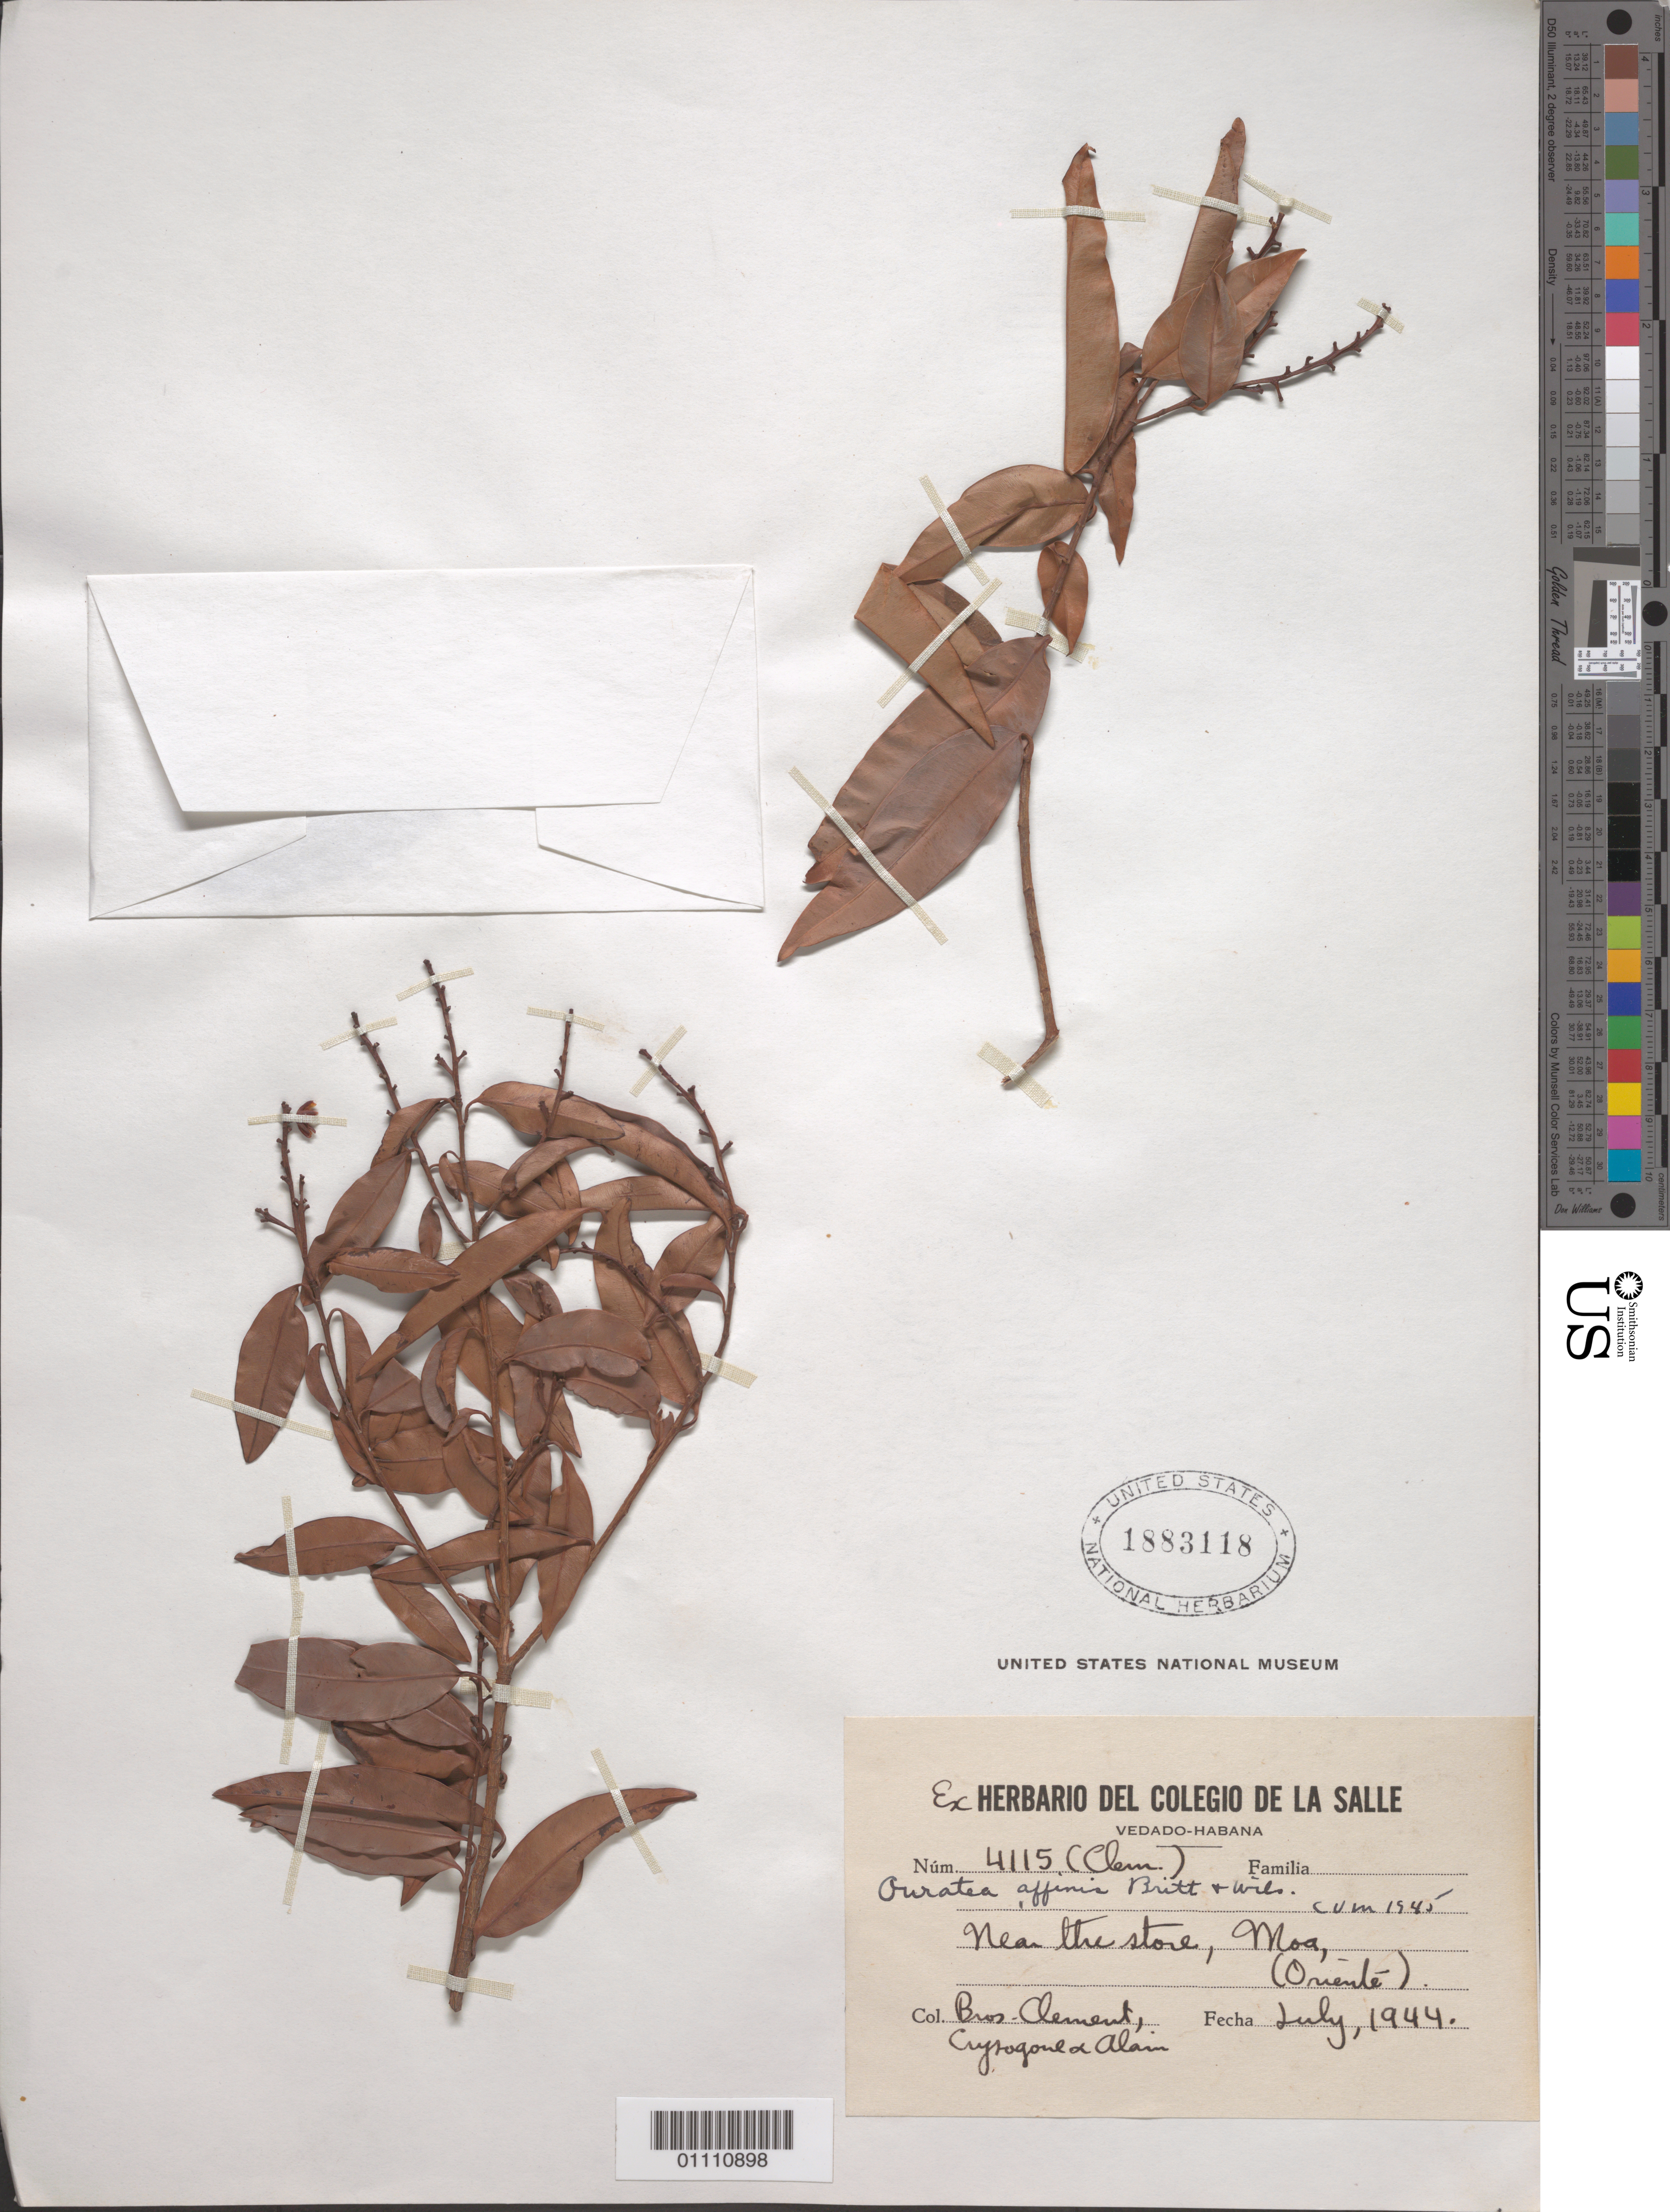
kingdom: Plantae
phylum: Tracheophyta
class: Magnoliopsida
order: Malpighiales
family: Ochnaceae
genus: Ouratea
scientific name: Ouratea affinis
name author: Britton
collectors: Bro. Clemente & A. H. Liogier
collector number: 4115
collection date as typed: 01 Jul 1944 to 31 Jul 1944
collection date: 1944-07-01/1944-07-31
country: Cuba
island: Cuba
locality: Oriente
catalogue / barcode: US 1883118